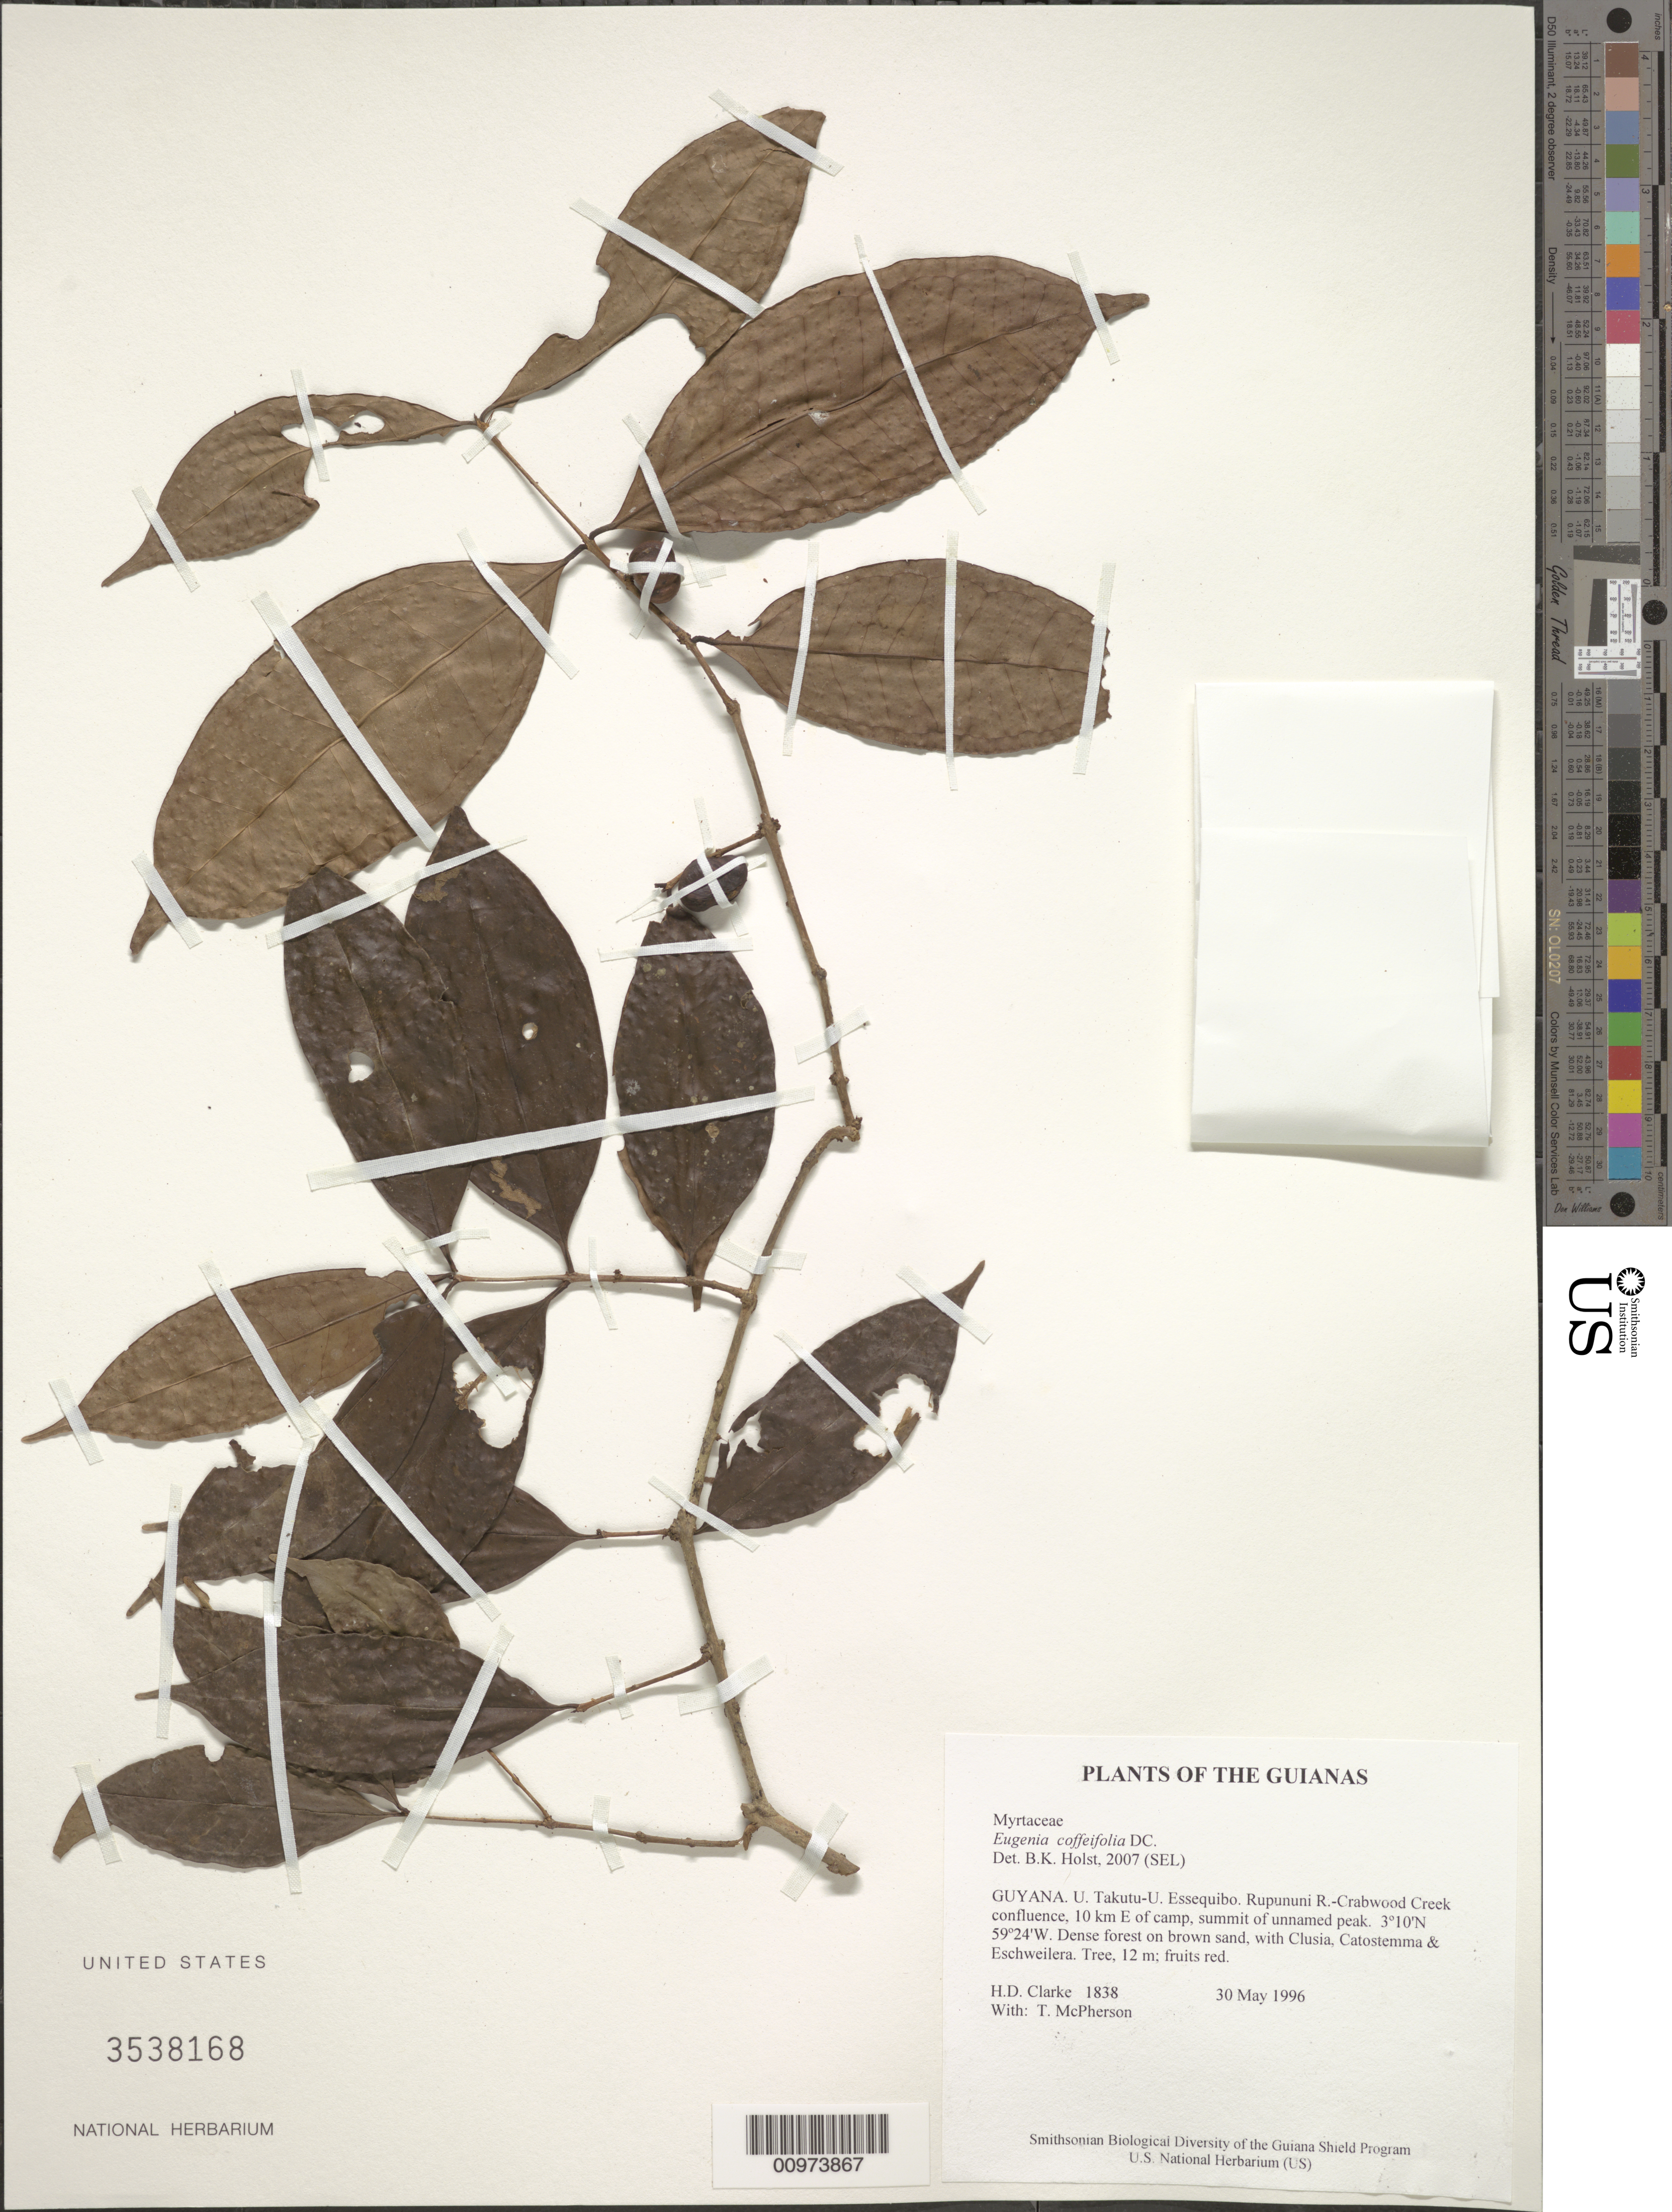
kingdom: Plantae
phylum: Tracheophyta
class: Magnoliopsida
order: Myrtales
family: Myrtaceae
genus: Eugenia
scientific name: Eugenia sinemariensis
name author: Aubl.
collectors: H. D. Clarke & T. McPherson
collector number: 1838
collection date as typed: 30 May 1996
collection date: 1996-05-30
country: Guyana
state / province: U. Takutu-U. Essequibo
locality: Rupununi R.-Crabwood Creek confluence, 10 km E of camp, summit of unnamed peak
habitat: Dense forest on brown sand, with Clusia, Catostemma & Eschweilera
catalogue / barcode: US 3538168